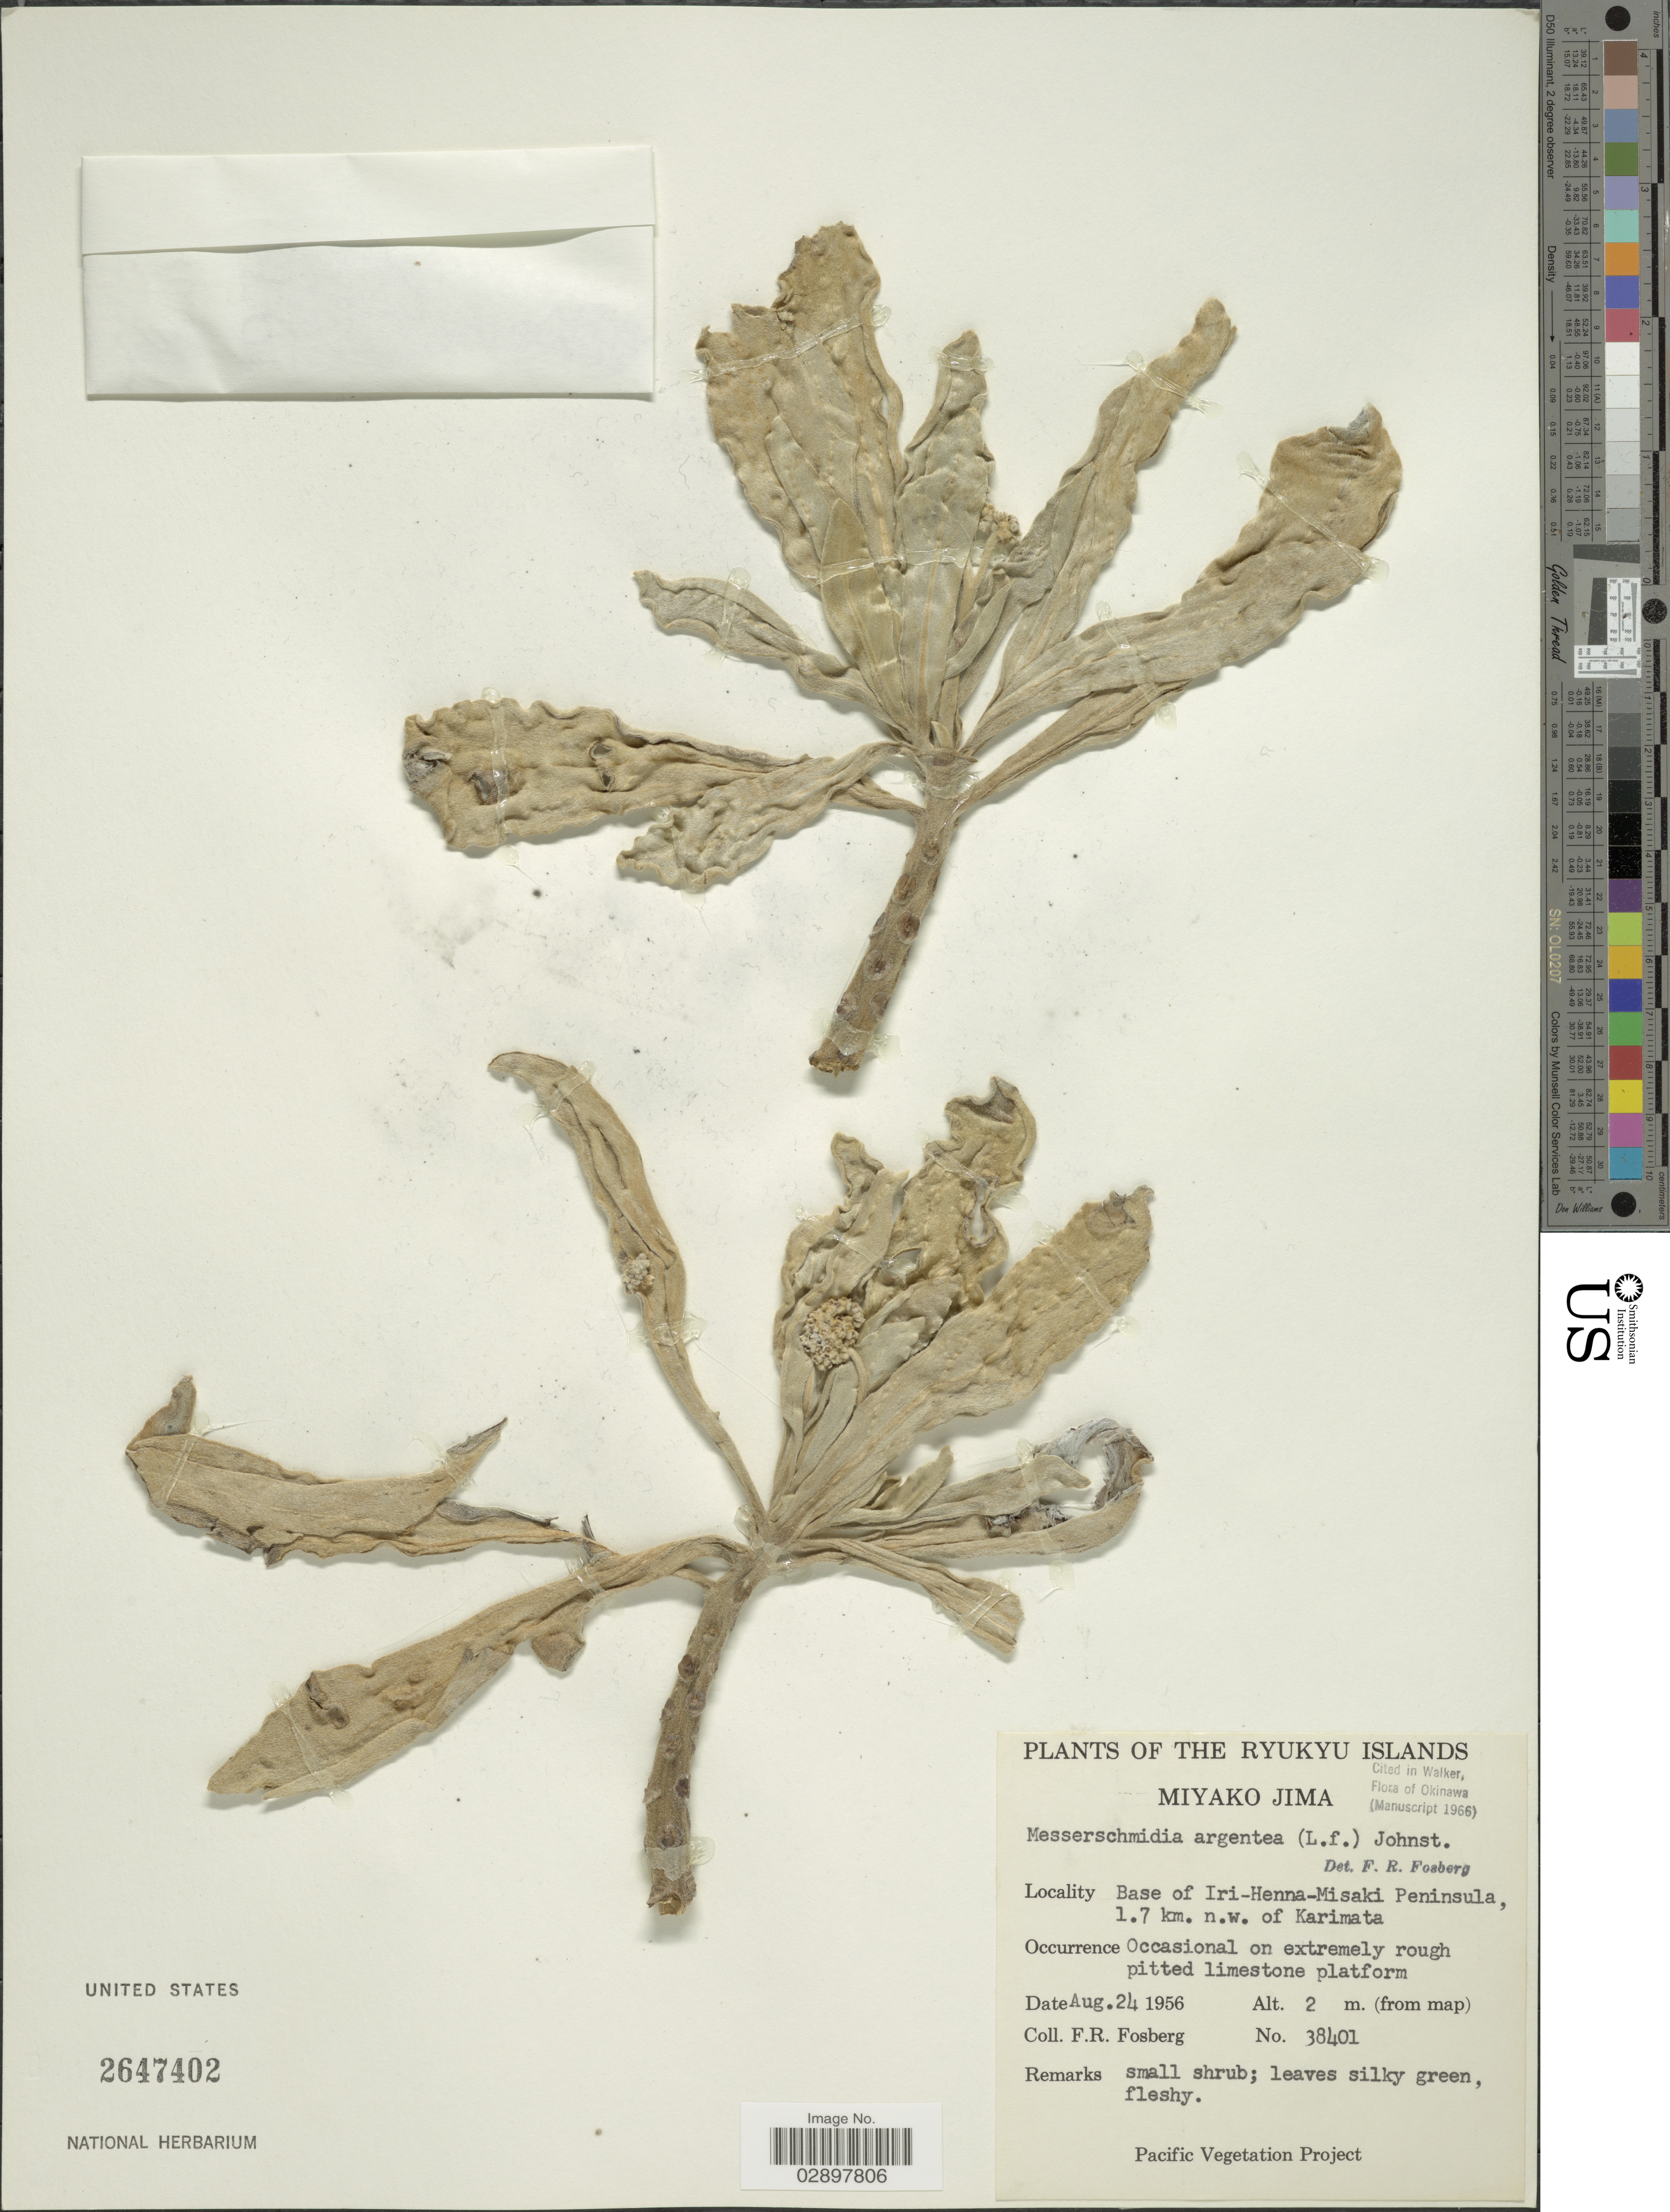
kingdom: Plantae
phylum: Tracheophyta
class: Magnoliopsida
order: Boraginales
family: Heliotropiaceae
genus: Tournefortia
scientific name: Tournefortia messerschmidia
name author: Sweet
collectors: F. R. Fosberg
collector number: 38401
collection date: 1956-08-24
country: Japan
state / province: Okinawa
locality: The Ryukyu Islands. Miyako Jima. Base of Iri-Henna-Misaki Peninsula, 1.7 km. n.w. of Karimata.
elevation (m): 2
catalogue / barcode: US 2647402